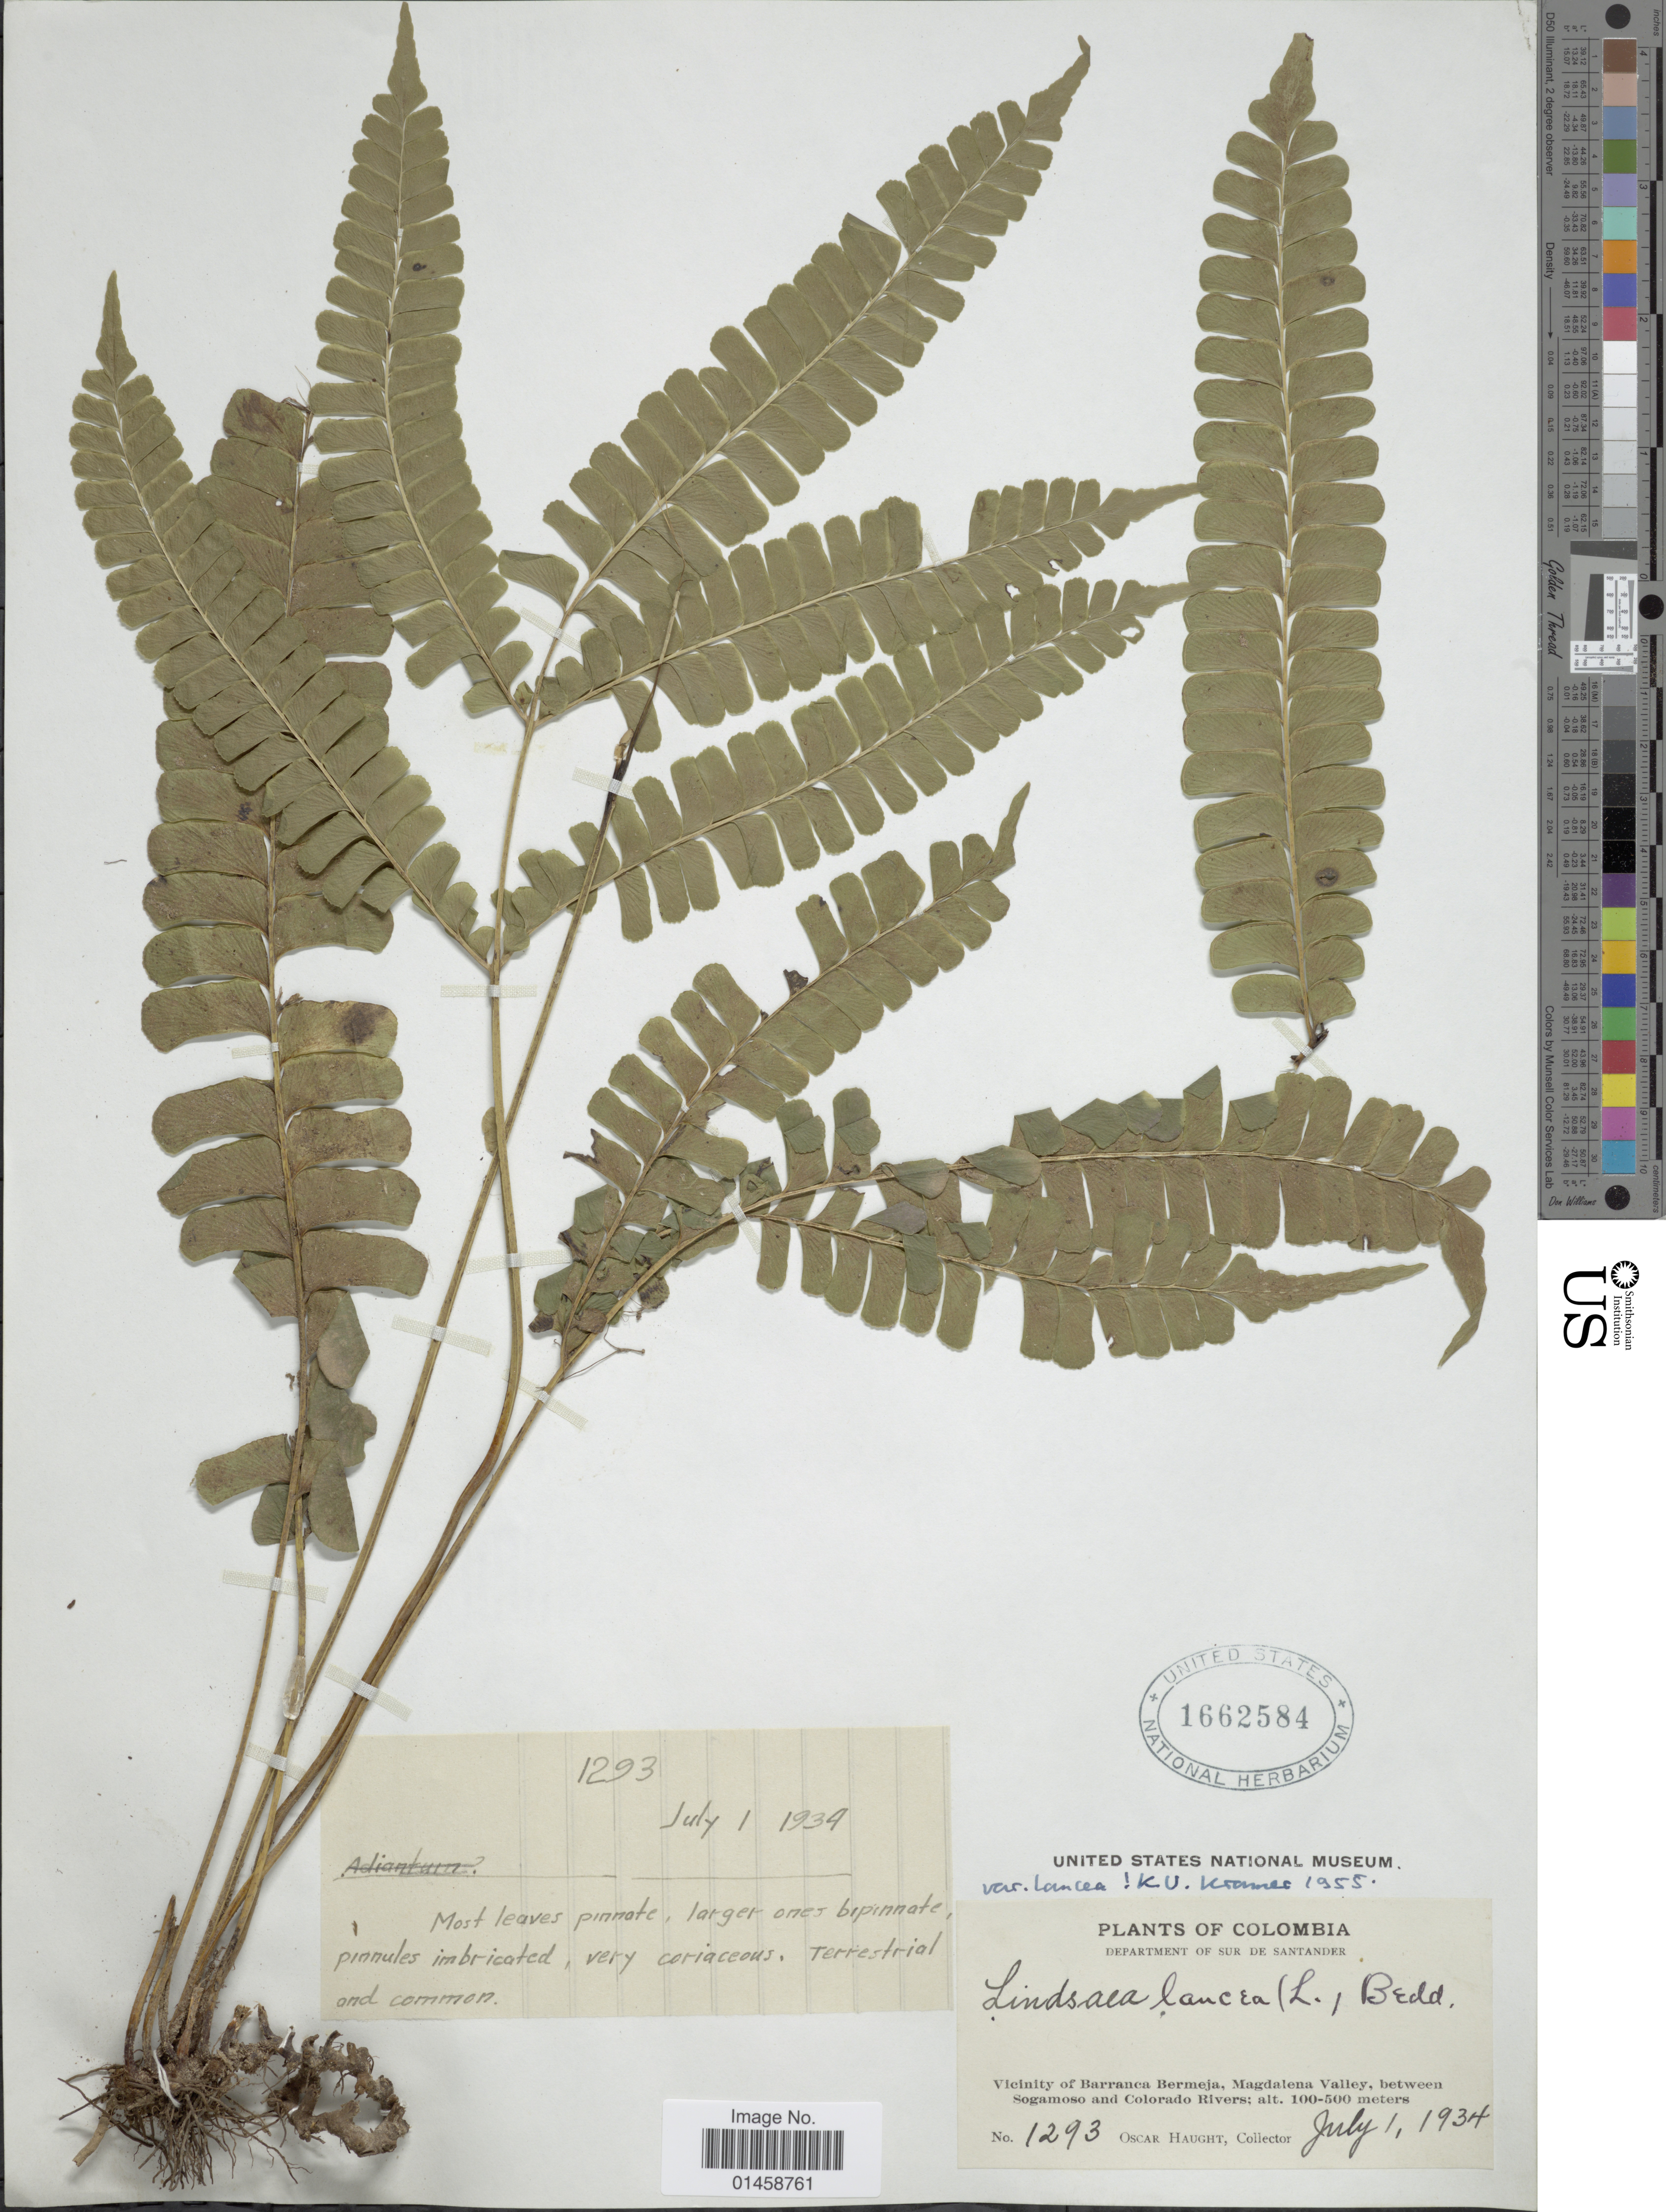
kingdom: Plantae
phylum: Tracheophyta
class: Polypodiopsida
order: Polypodiales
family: Lindsaeaceae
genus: Lindsaea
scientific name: Lindsaea lancea var. lancea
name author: (L.) Bedd.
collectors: O. L. Haught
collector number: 1293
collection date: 1934-07-01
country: Colombia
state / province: Magdalena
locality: Vicinity of Barranca Bermeja, Magdalena Valley, between Sogamoso and Colorado Rivers. Department of Sur de Santander.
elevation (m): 100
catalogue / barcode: US 1662584